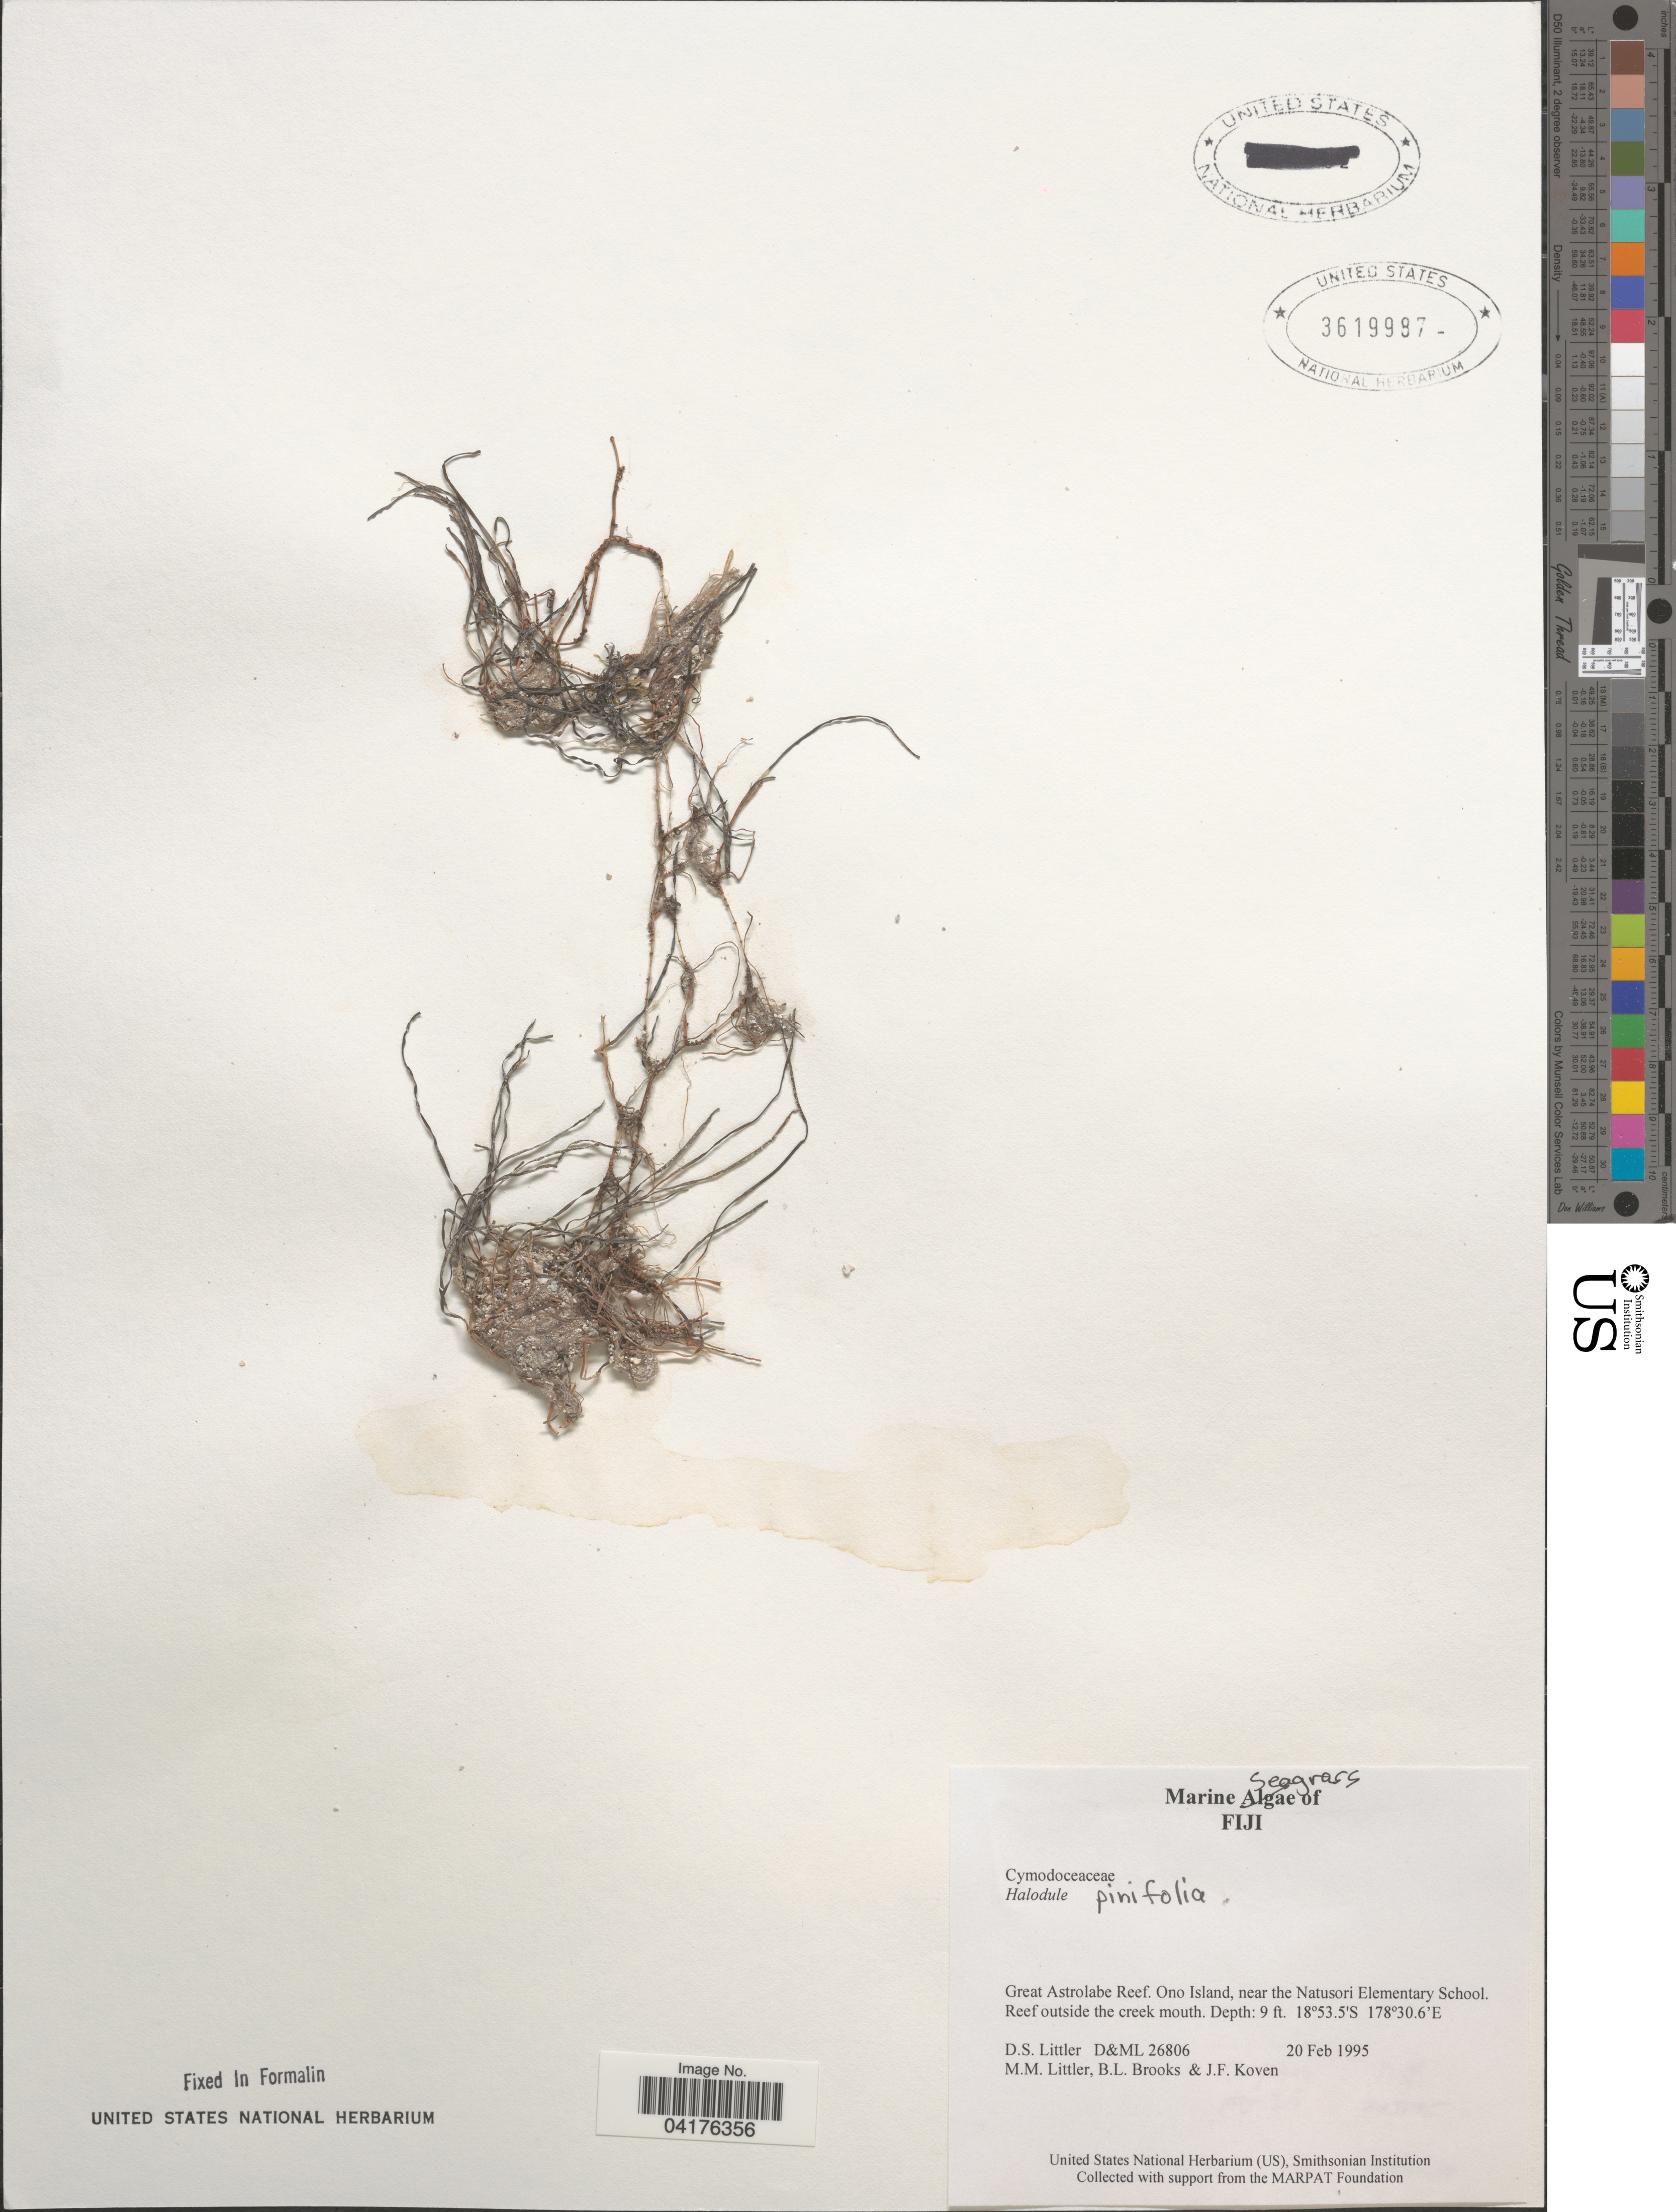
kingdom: Plantae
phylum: Tracheophyta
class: Liliopsida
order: Alismatales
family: Cymodoceaceae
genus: Halodule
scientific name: Halodule pinifolia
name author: (Miki) Hartog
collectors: D. S. Littler & B. Brooks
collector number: D&ML 26806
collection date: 1995-02-20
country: Fiji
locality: Great Astrolabe Reef. Ono Island, near the Natusori Elementary School. Reef outside the creek mouth.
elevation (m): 3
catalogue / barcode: US 3619987